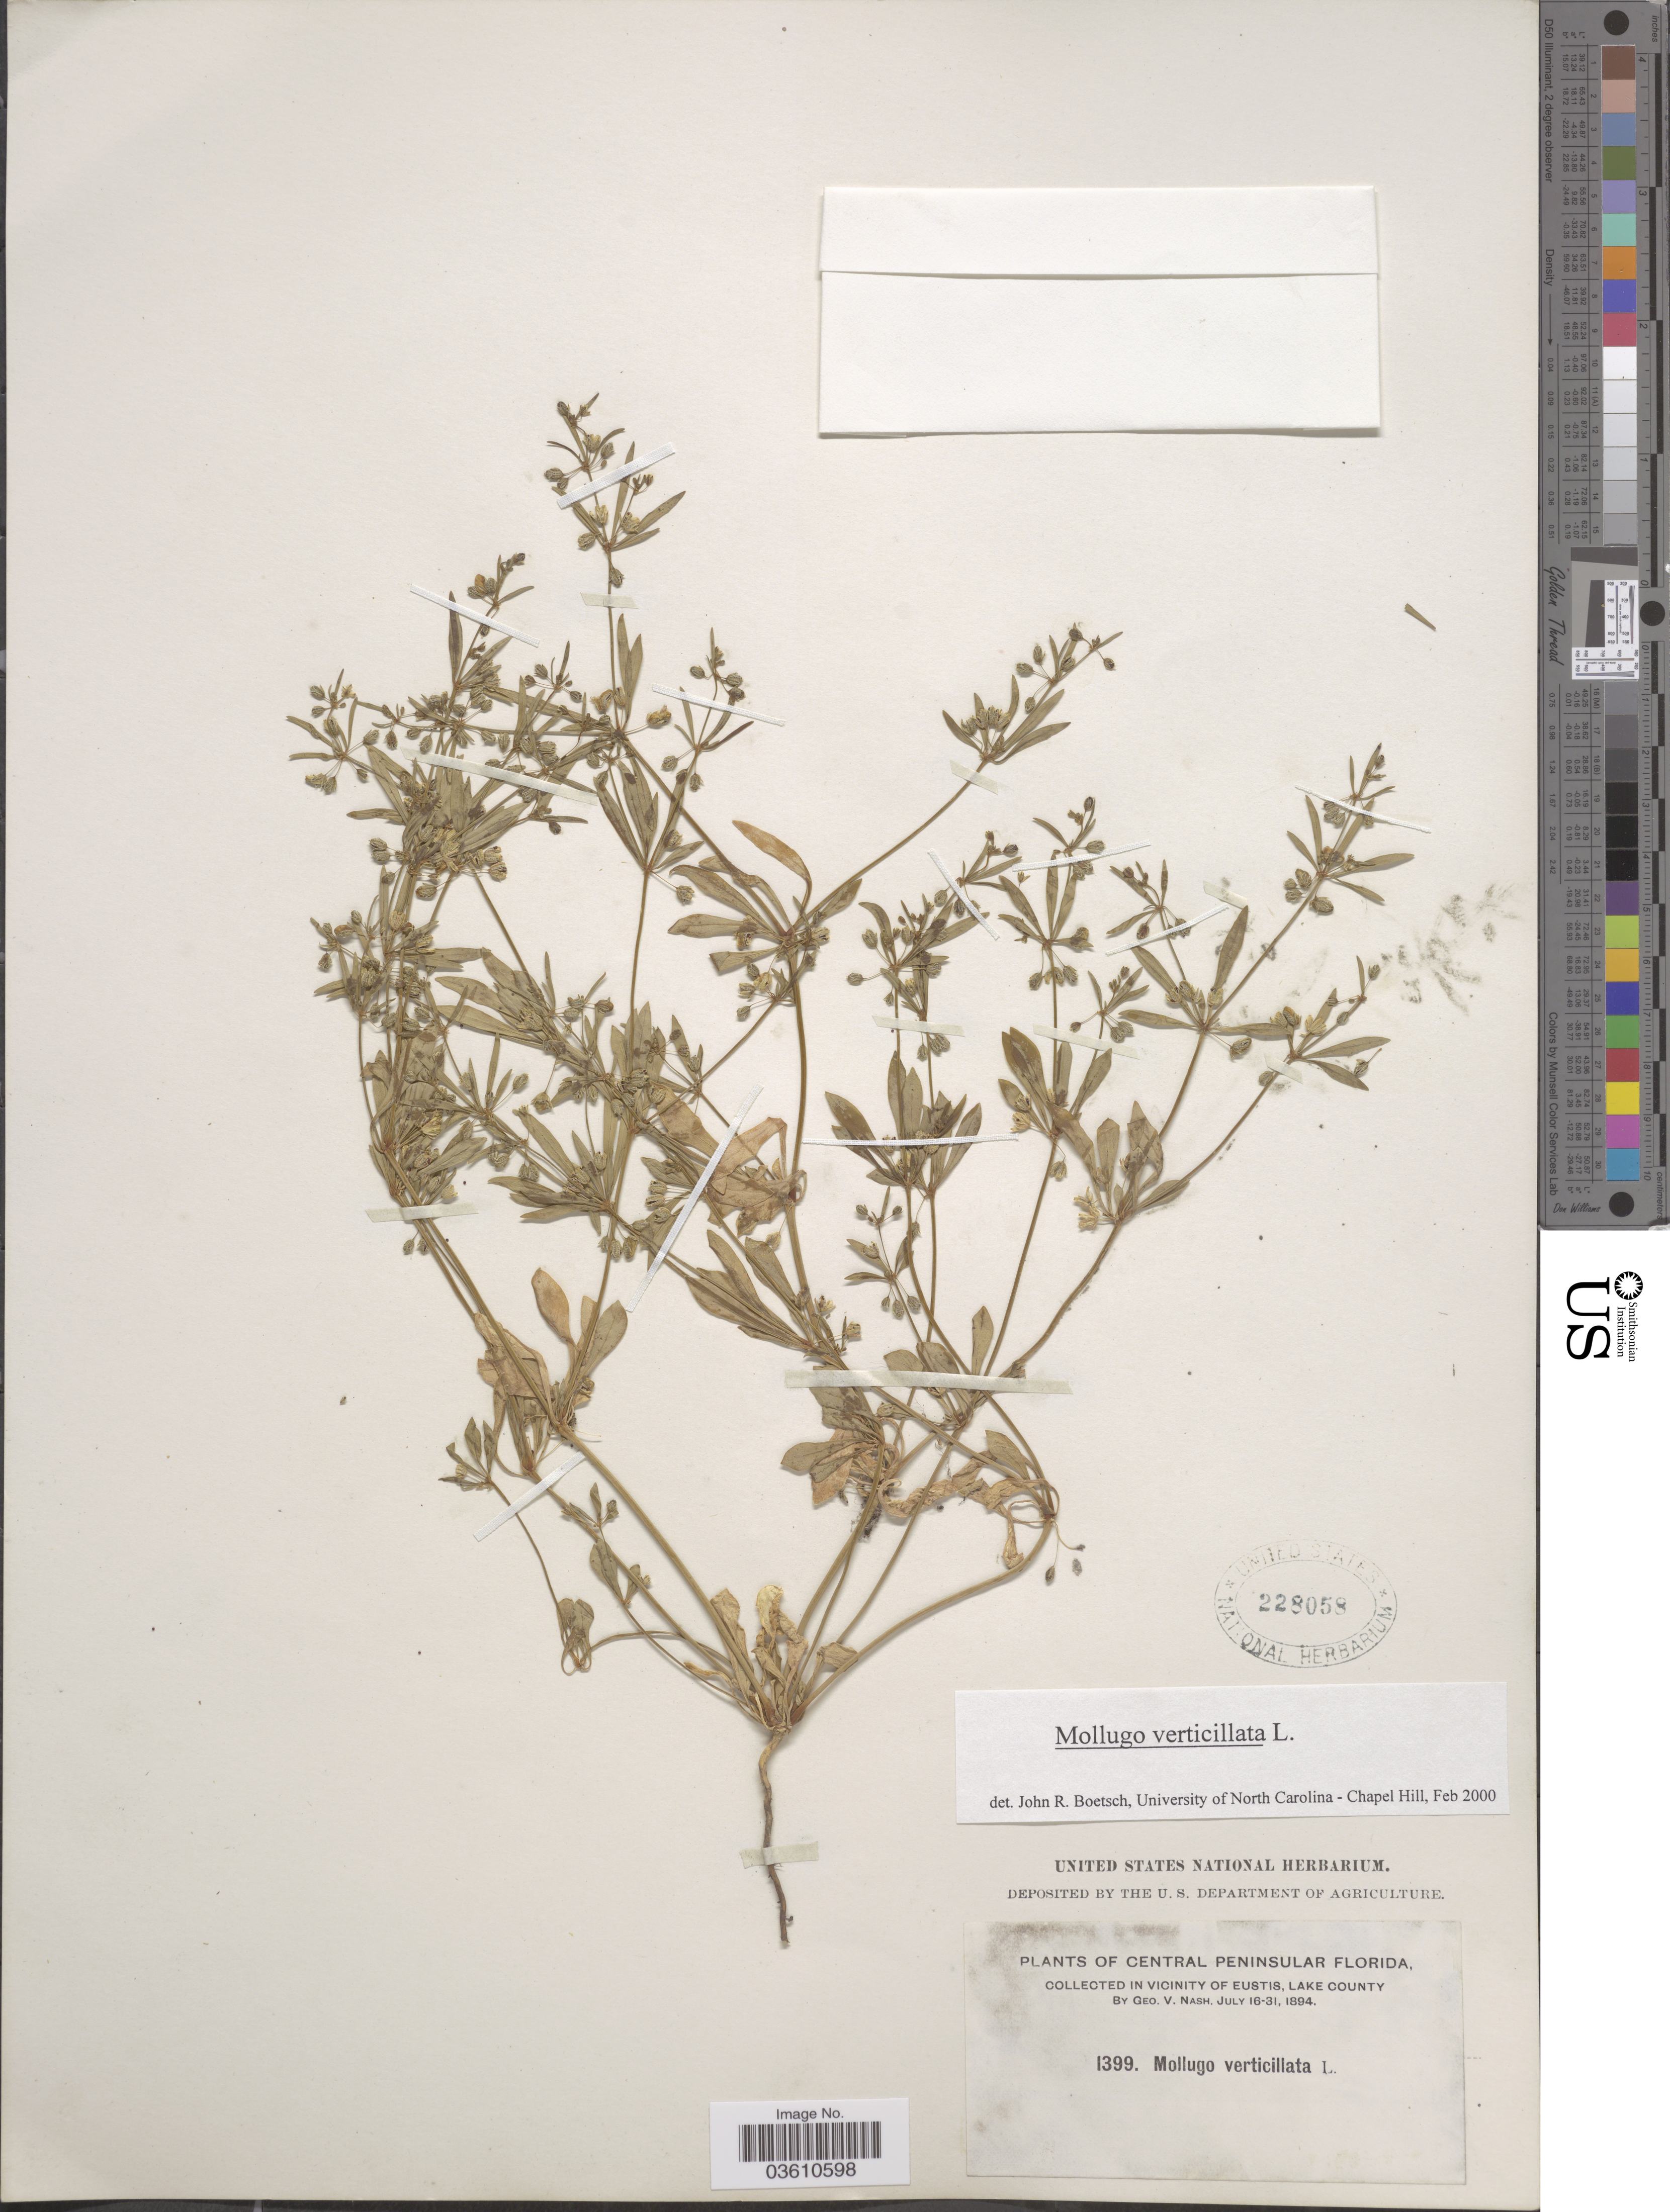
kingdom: Plantae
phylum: Tracheophyta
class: Magnoliopsida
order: Caryophyllales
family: Molluginaceae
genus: Mollugo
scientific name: Mollugo verticillata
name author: L.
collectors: G. V. Nash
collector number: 1399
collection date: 1894-07-16/1894-07-31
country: United States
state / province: Florida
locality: Central Peninsular Florida. In vicinity of Eustis, Lake County.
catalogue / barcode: US 228058